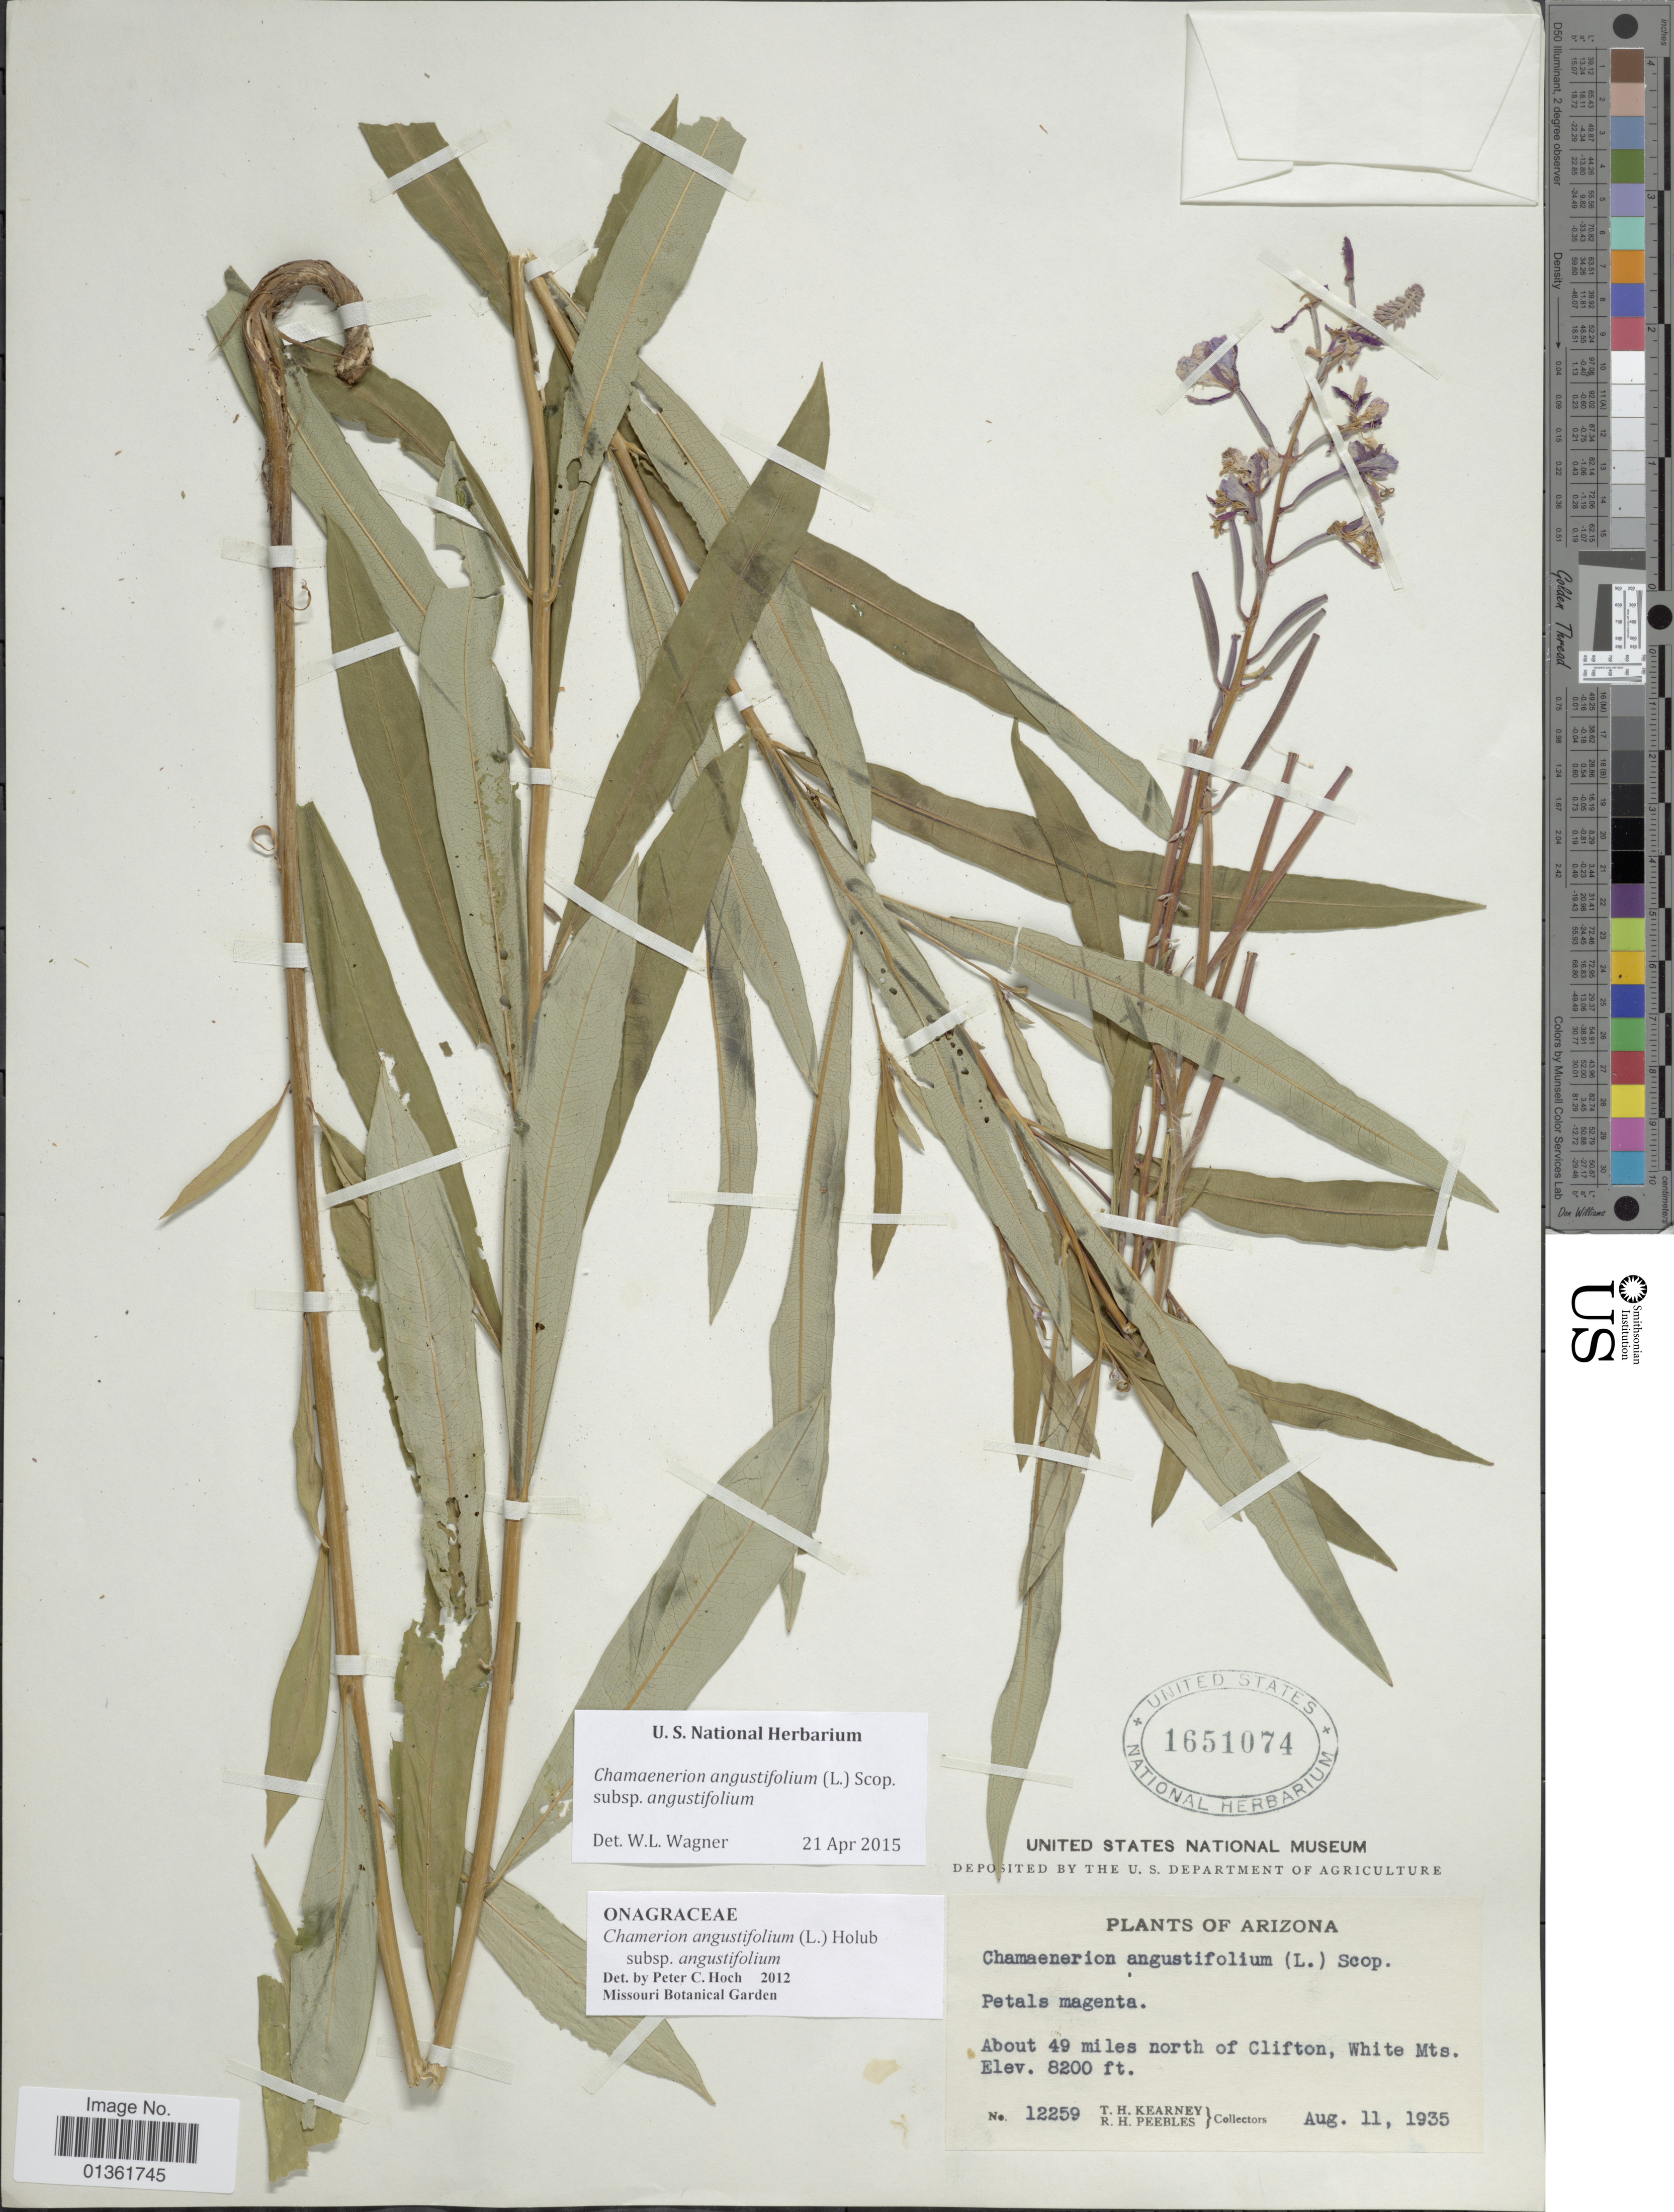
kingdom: Plantae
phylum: Tracheophyta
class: Magnoliopsida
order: Myrtales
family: Onagraceae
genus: Chamaenerion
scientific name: Chamaenerion angustifolium subsp. angustifolium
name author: (L.) Scop.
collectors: T. H. Kearney & R. H. Peebles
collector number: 12259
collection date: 1935-08-11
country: United States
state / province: Arizona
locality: About 49 miles north of Clifton, White Mts.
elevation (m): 2499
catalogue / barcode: US 1651074